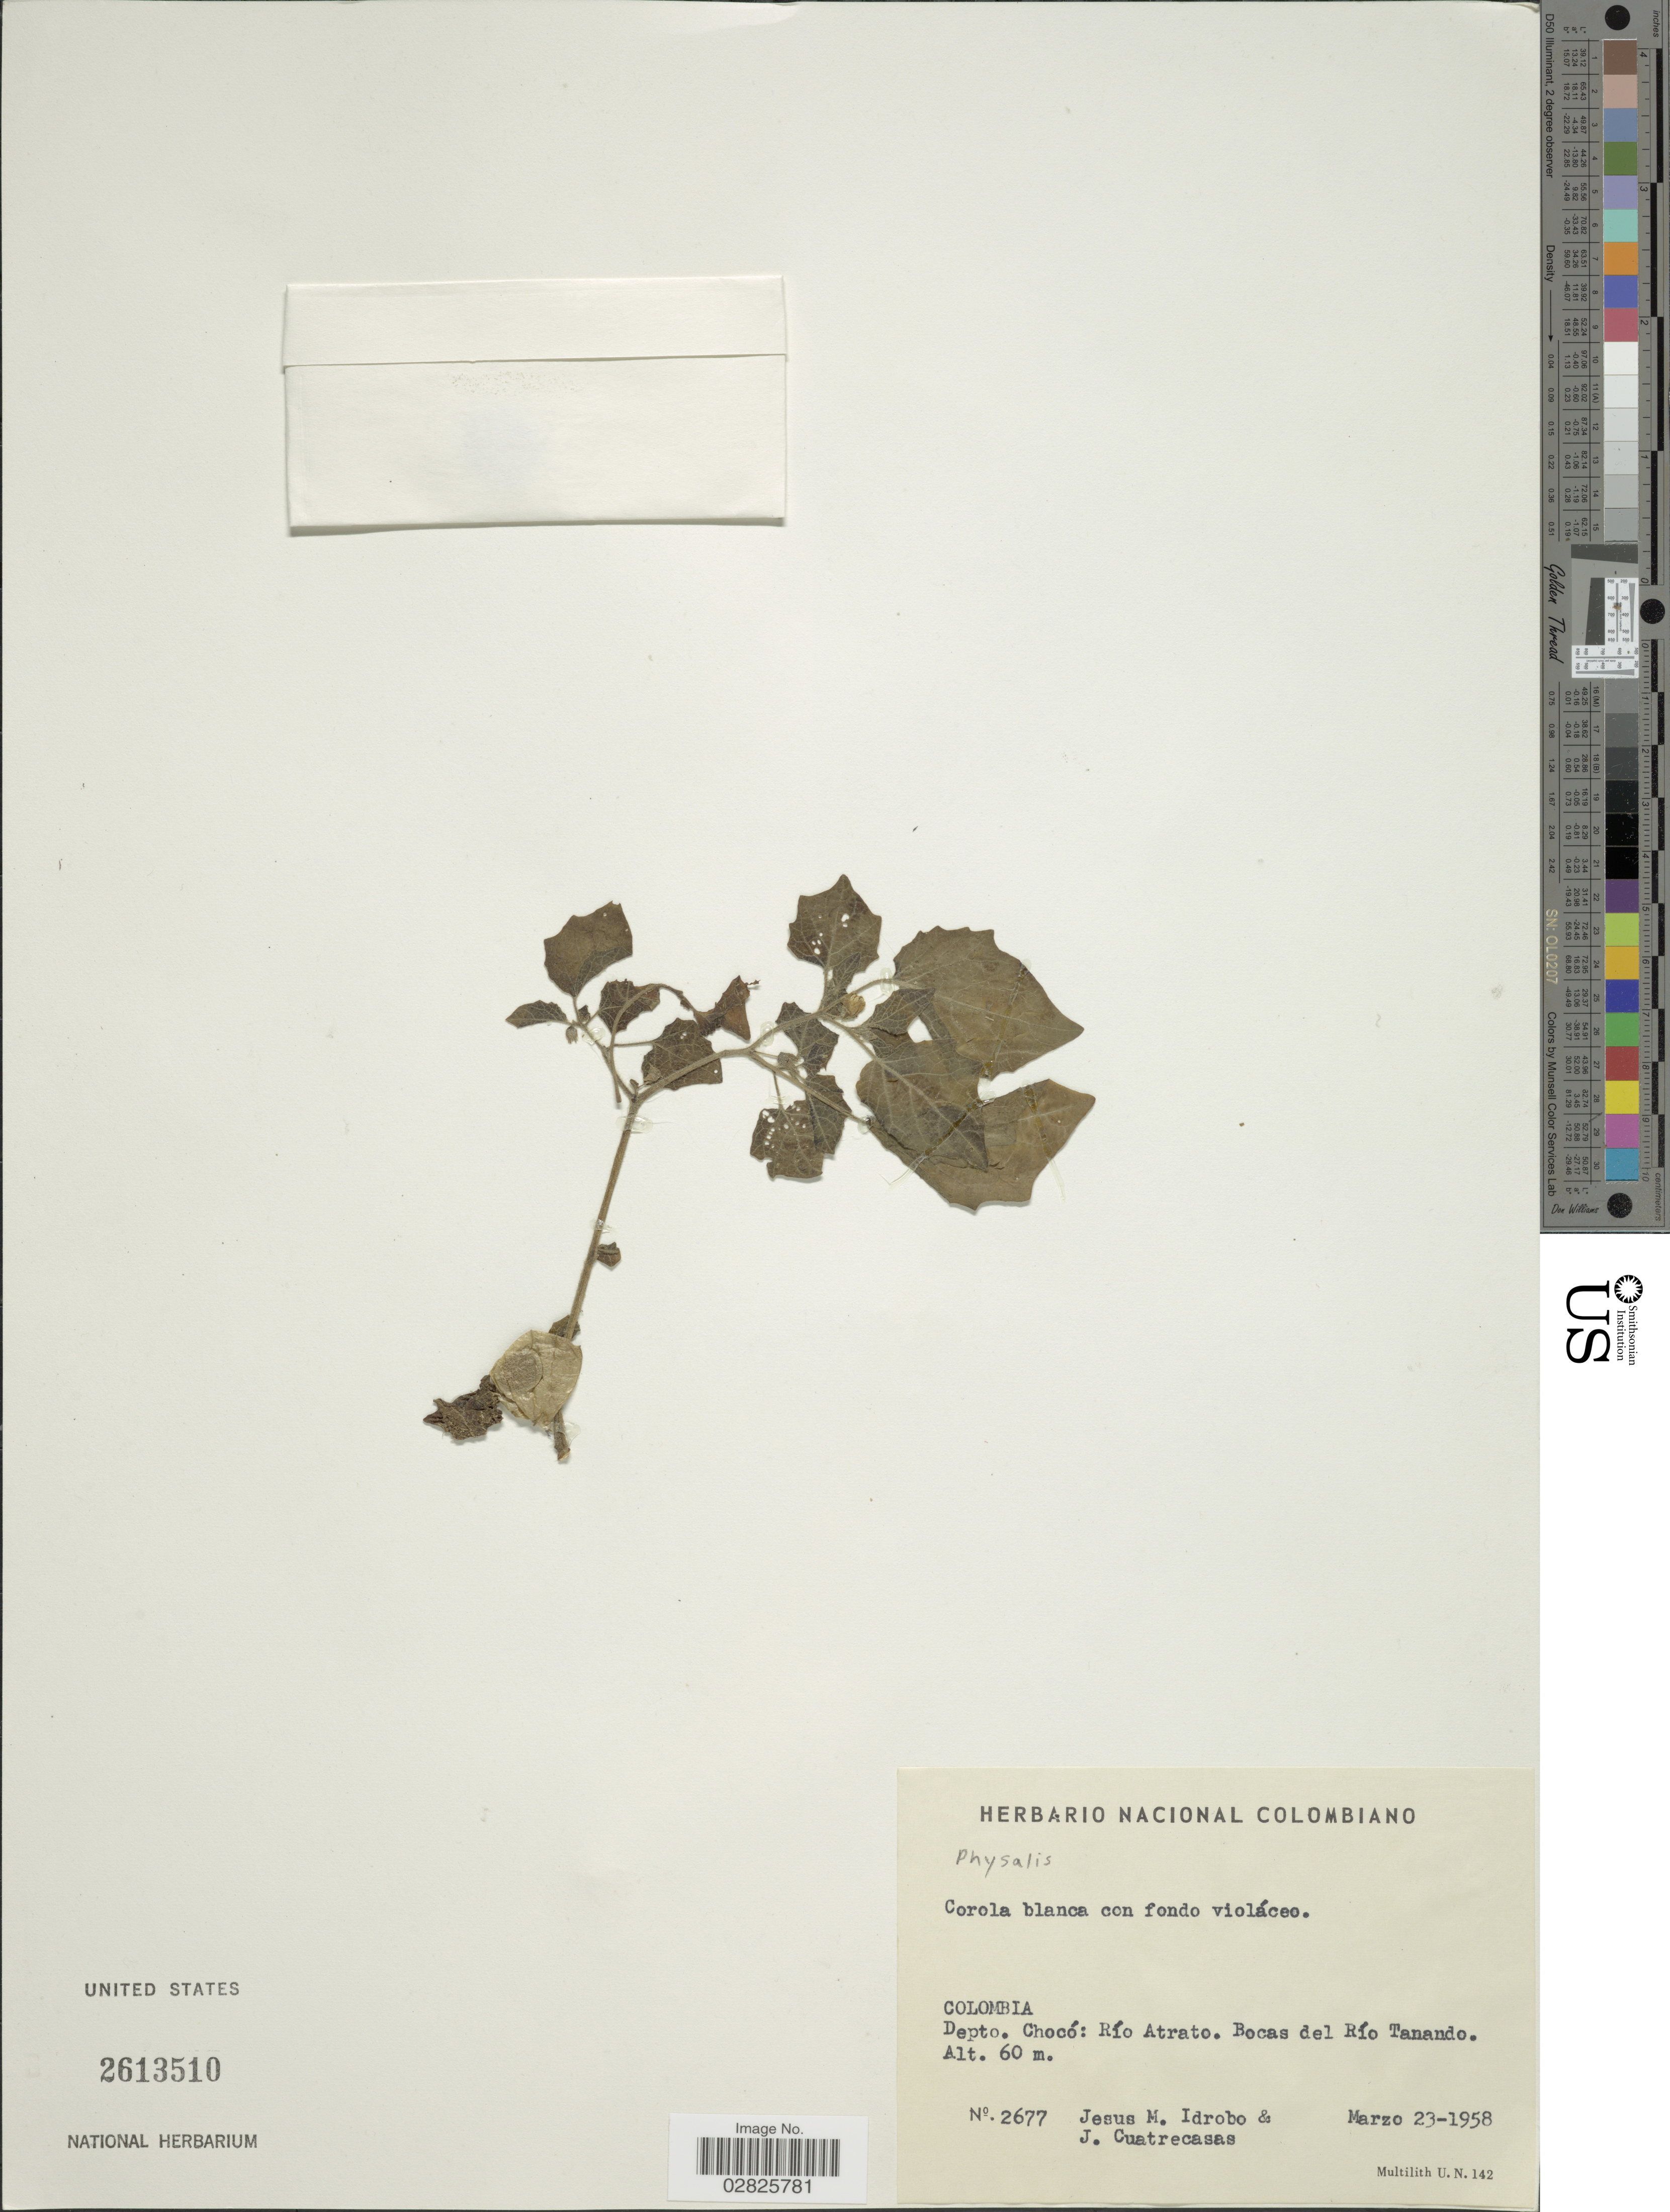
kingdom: Plantae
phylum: Tracheophyta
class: Magnoliopsida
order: Solanales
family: Solanaceae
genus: Physalis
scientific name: Physalis sp.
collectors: J. M. Idrobo & J. Cuatrecasas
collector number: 2677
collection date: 1958-03-23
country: Colombia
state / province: Chocó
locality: Depto. Chocó: Río Atrato. Bocas del Río Tanando.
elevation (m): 60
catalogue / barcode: US 2613510